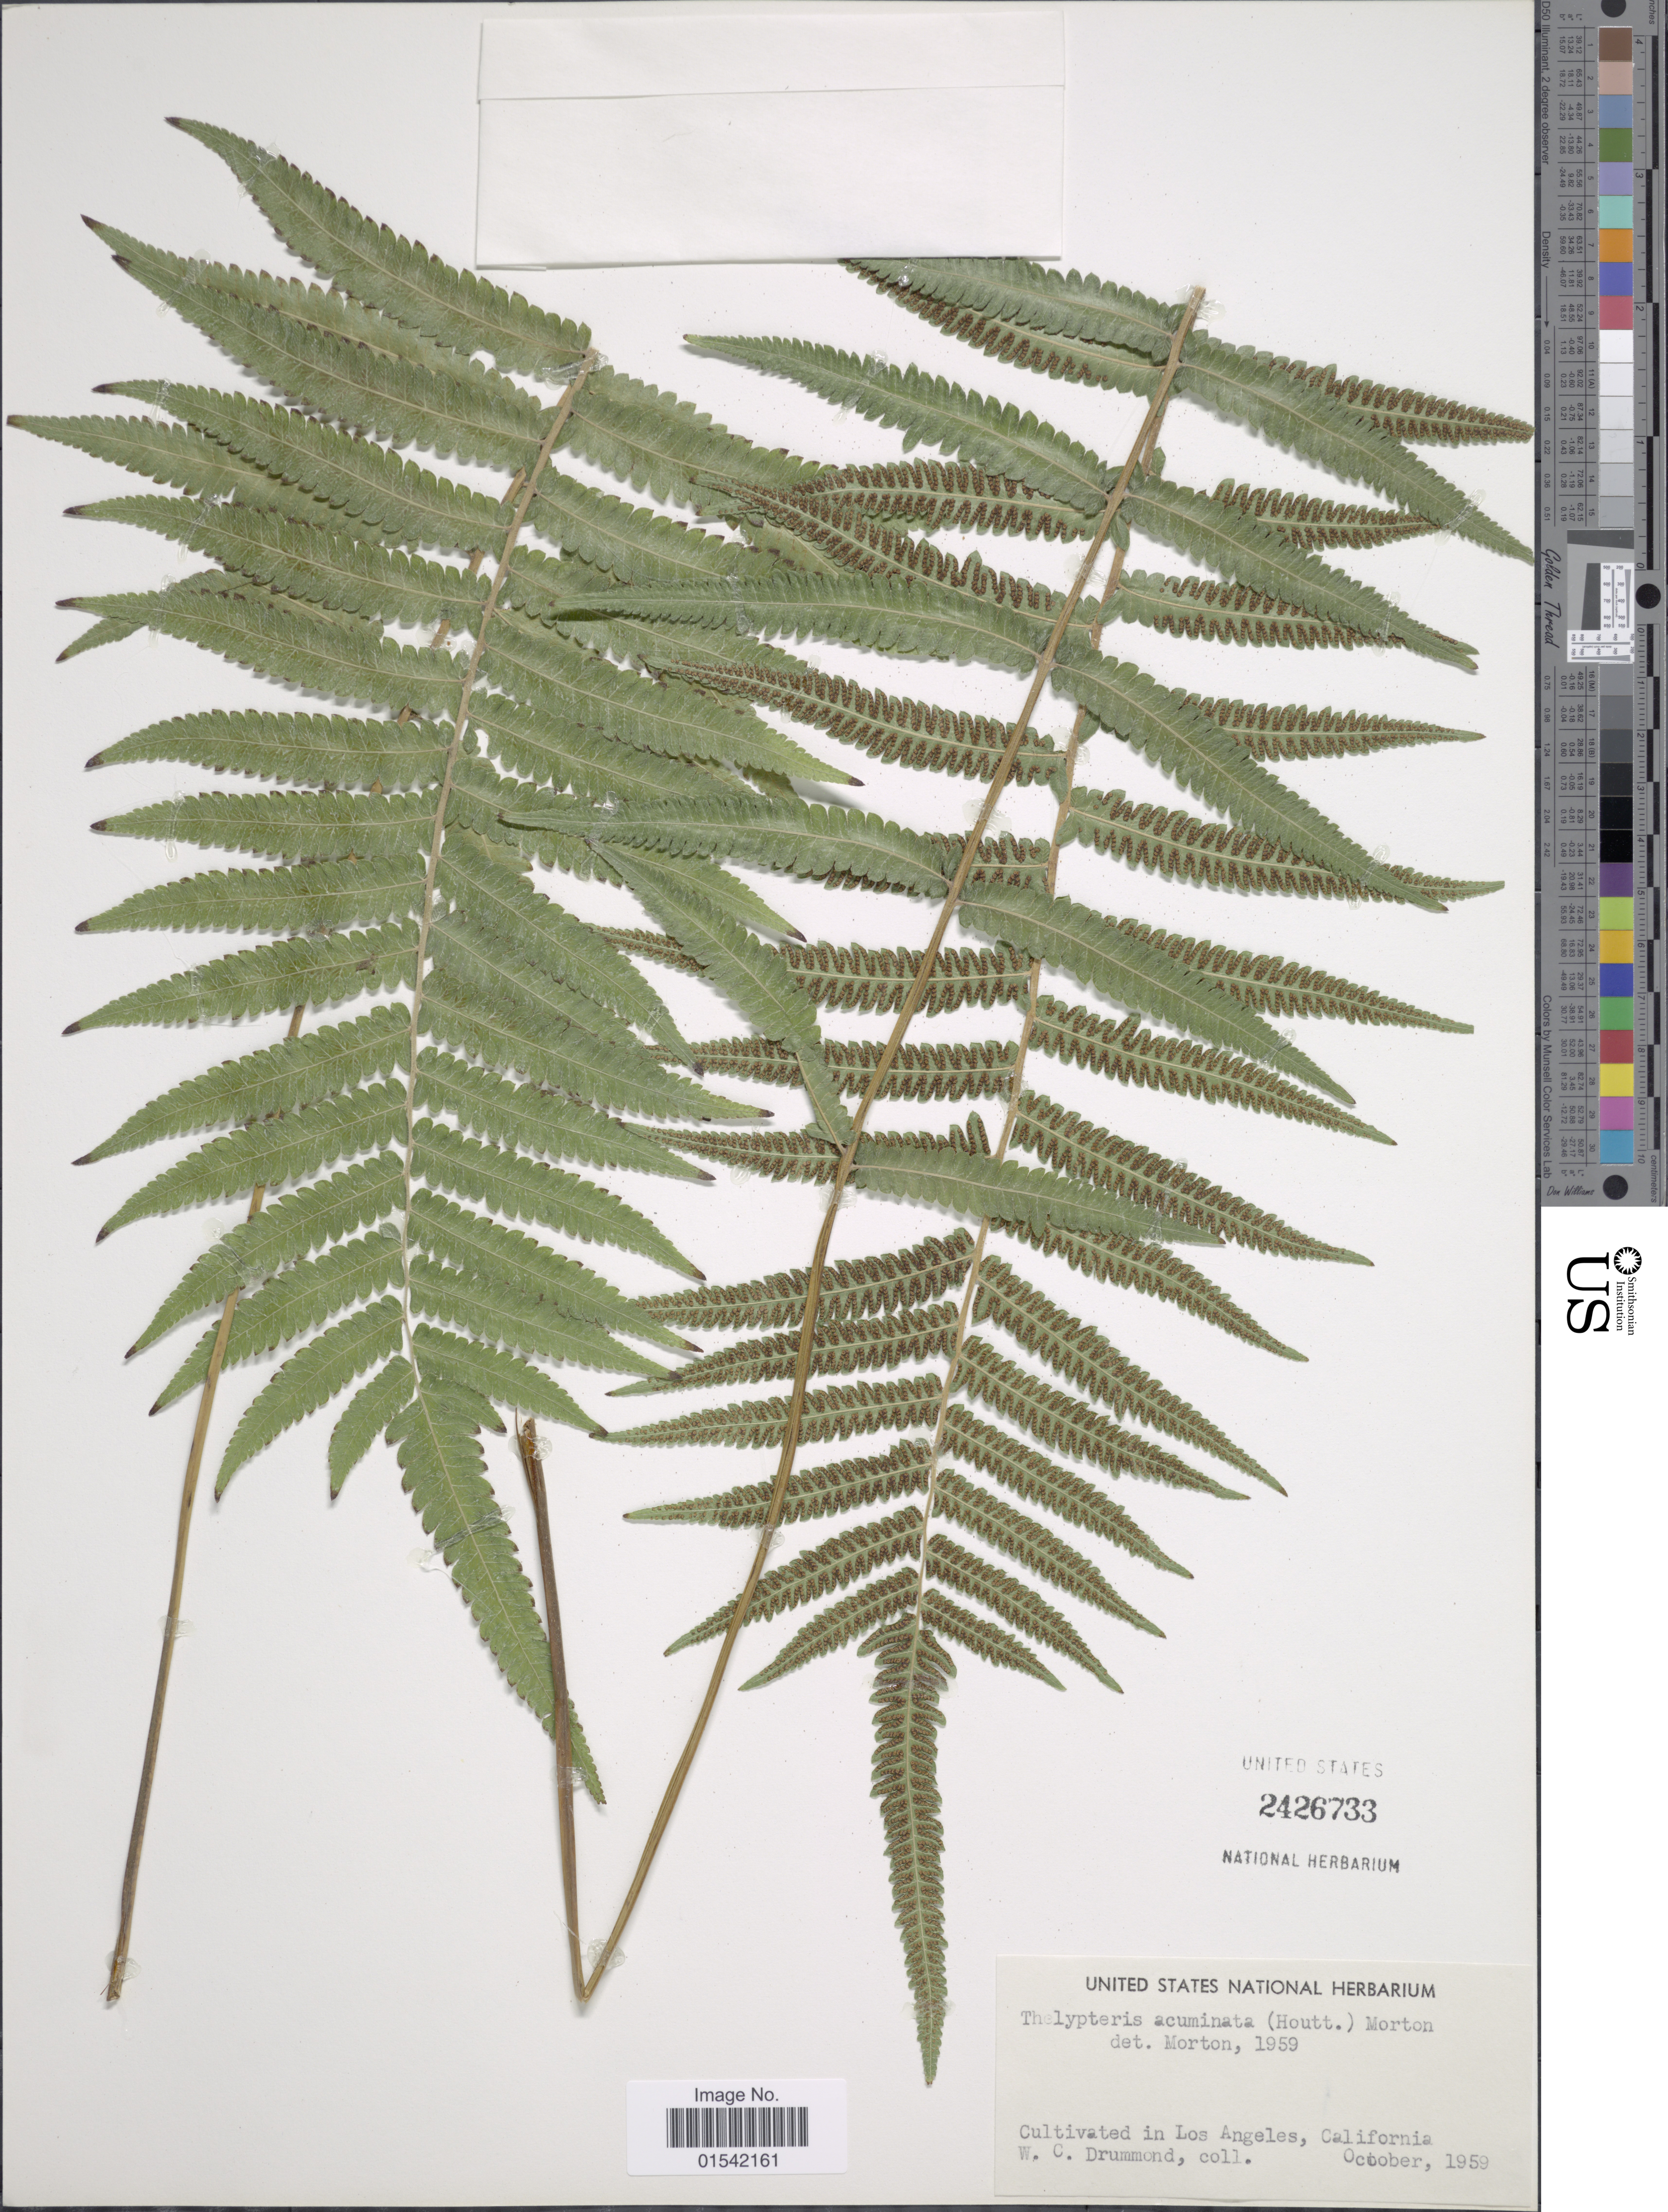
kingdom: Plantae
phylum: Tracheophyta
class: Polypodiopsida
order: Polypodiales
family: Thelypteridaceae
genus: Cyclosorus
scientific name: Cyclosorus acuminatus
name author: (Houtt.) Nakai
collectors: W. Drummond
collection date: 1959-10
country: United States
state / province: California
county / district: Los Angeles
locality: Cultivated in Los Angeles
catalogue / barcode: US 2426733